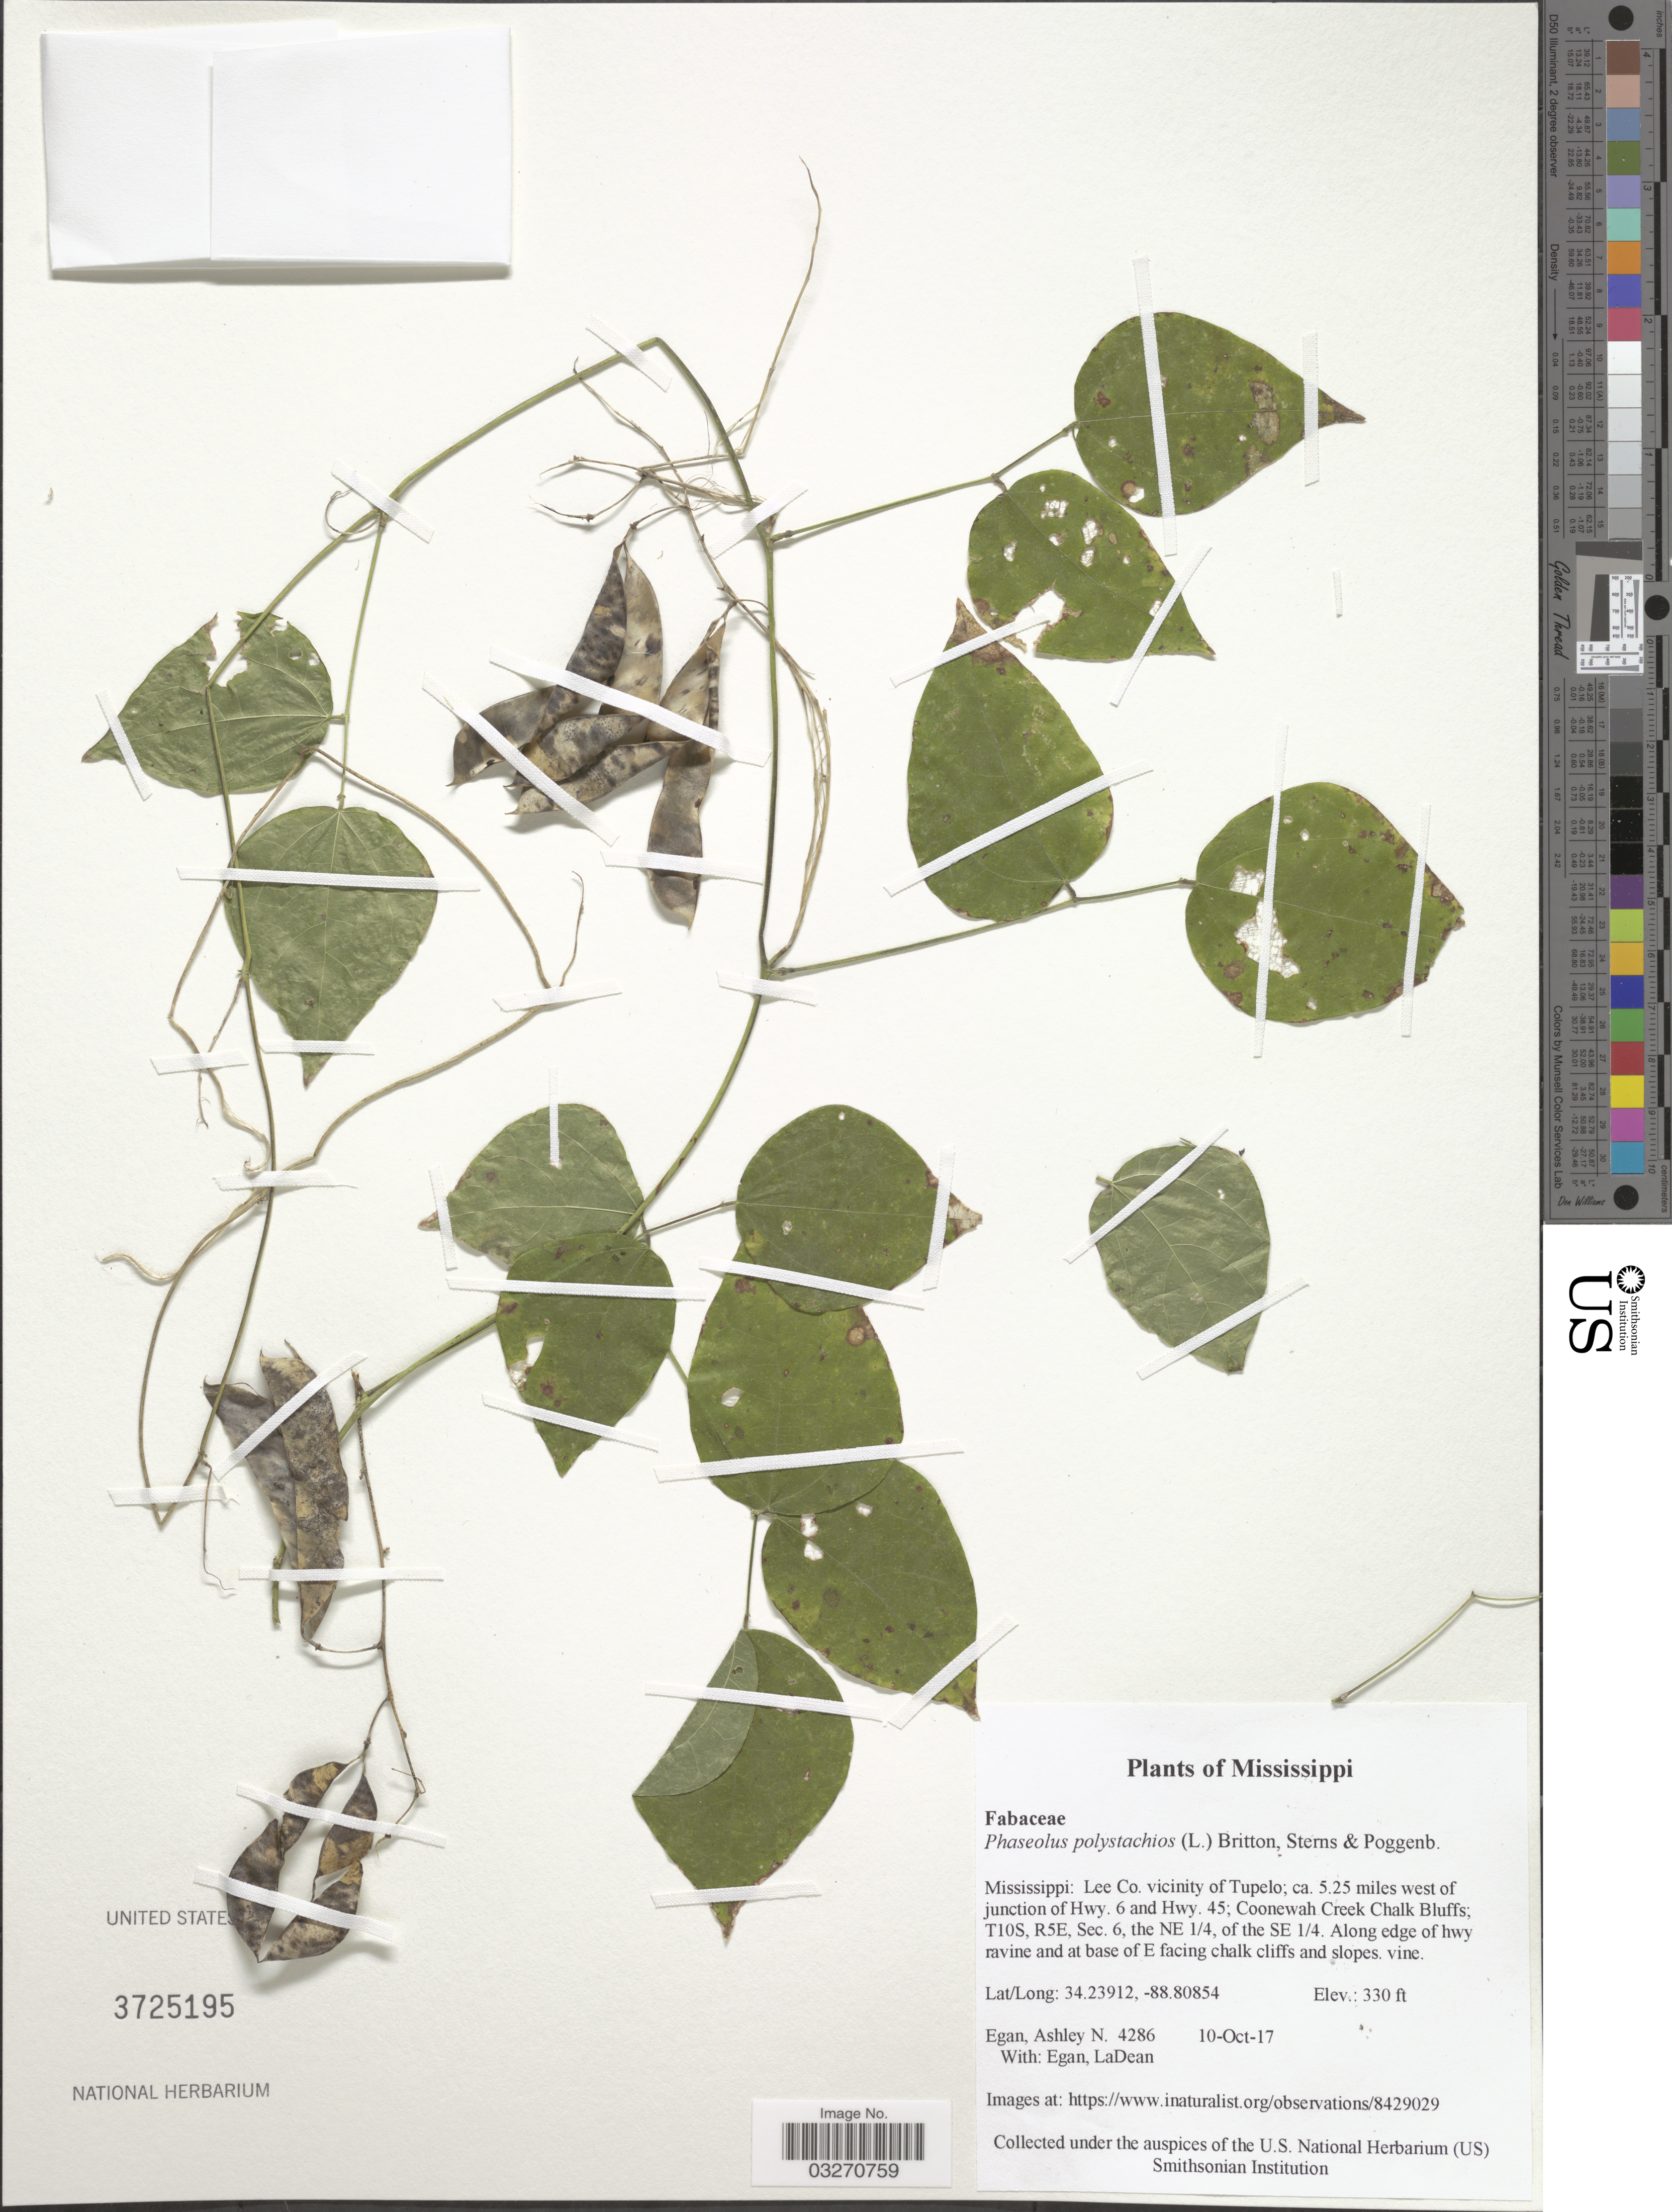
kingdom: Plantae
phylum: Tracheophyta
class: Magnoliopsida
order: Fabales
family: Fabaceae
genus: Phaseolus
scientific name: Phaseolus polystachios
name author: (L.) Britton, Stearns & Poggenb.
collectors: A. N. Egan & L. Egan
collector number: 4286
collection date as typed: Transcribed d/m/y: 10/10/17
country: United States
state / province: Mississippi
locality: Lee Co. Vicinity of Tupelo; ca. 5.25 miles west of junction of Hwy. 6 and Hwy. 45; Coonewah Creek Chalk Bluffs; T10S, R5E, Sec. 6, the NE 1/4, of the SE 1/4.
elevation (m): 101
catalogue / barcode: US 3725195